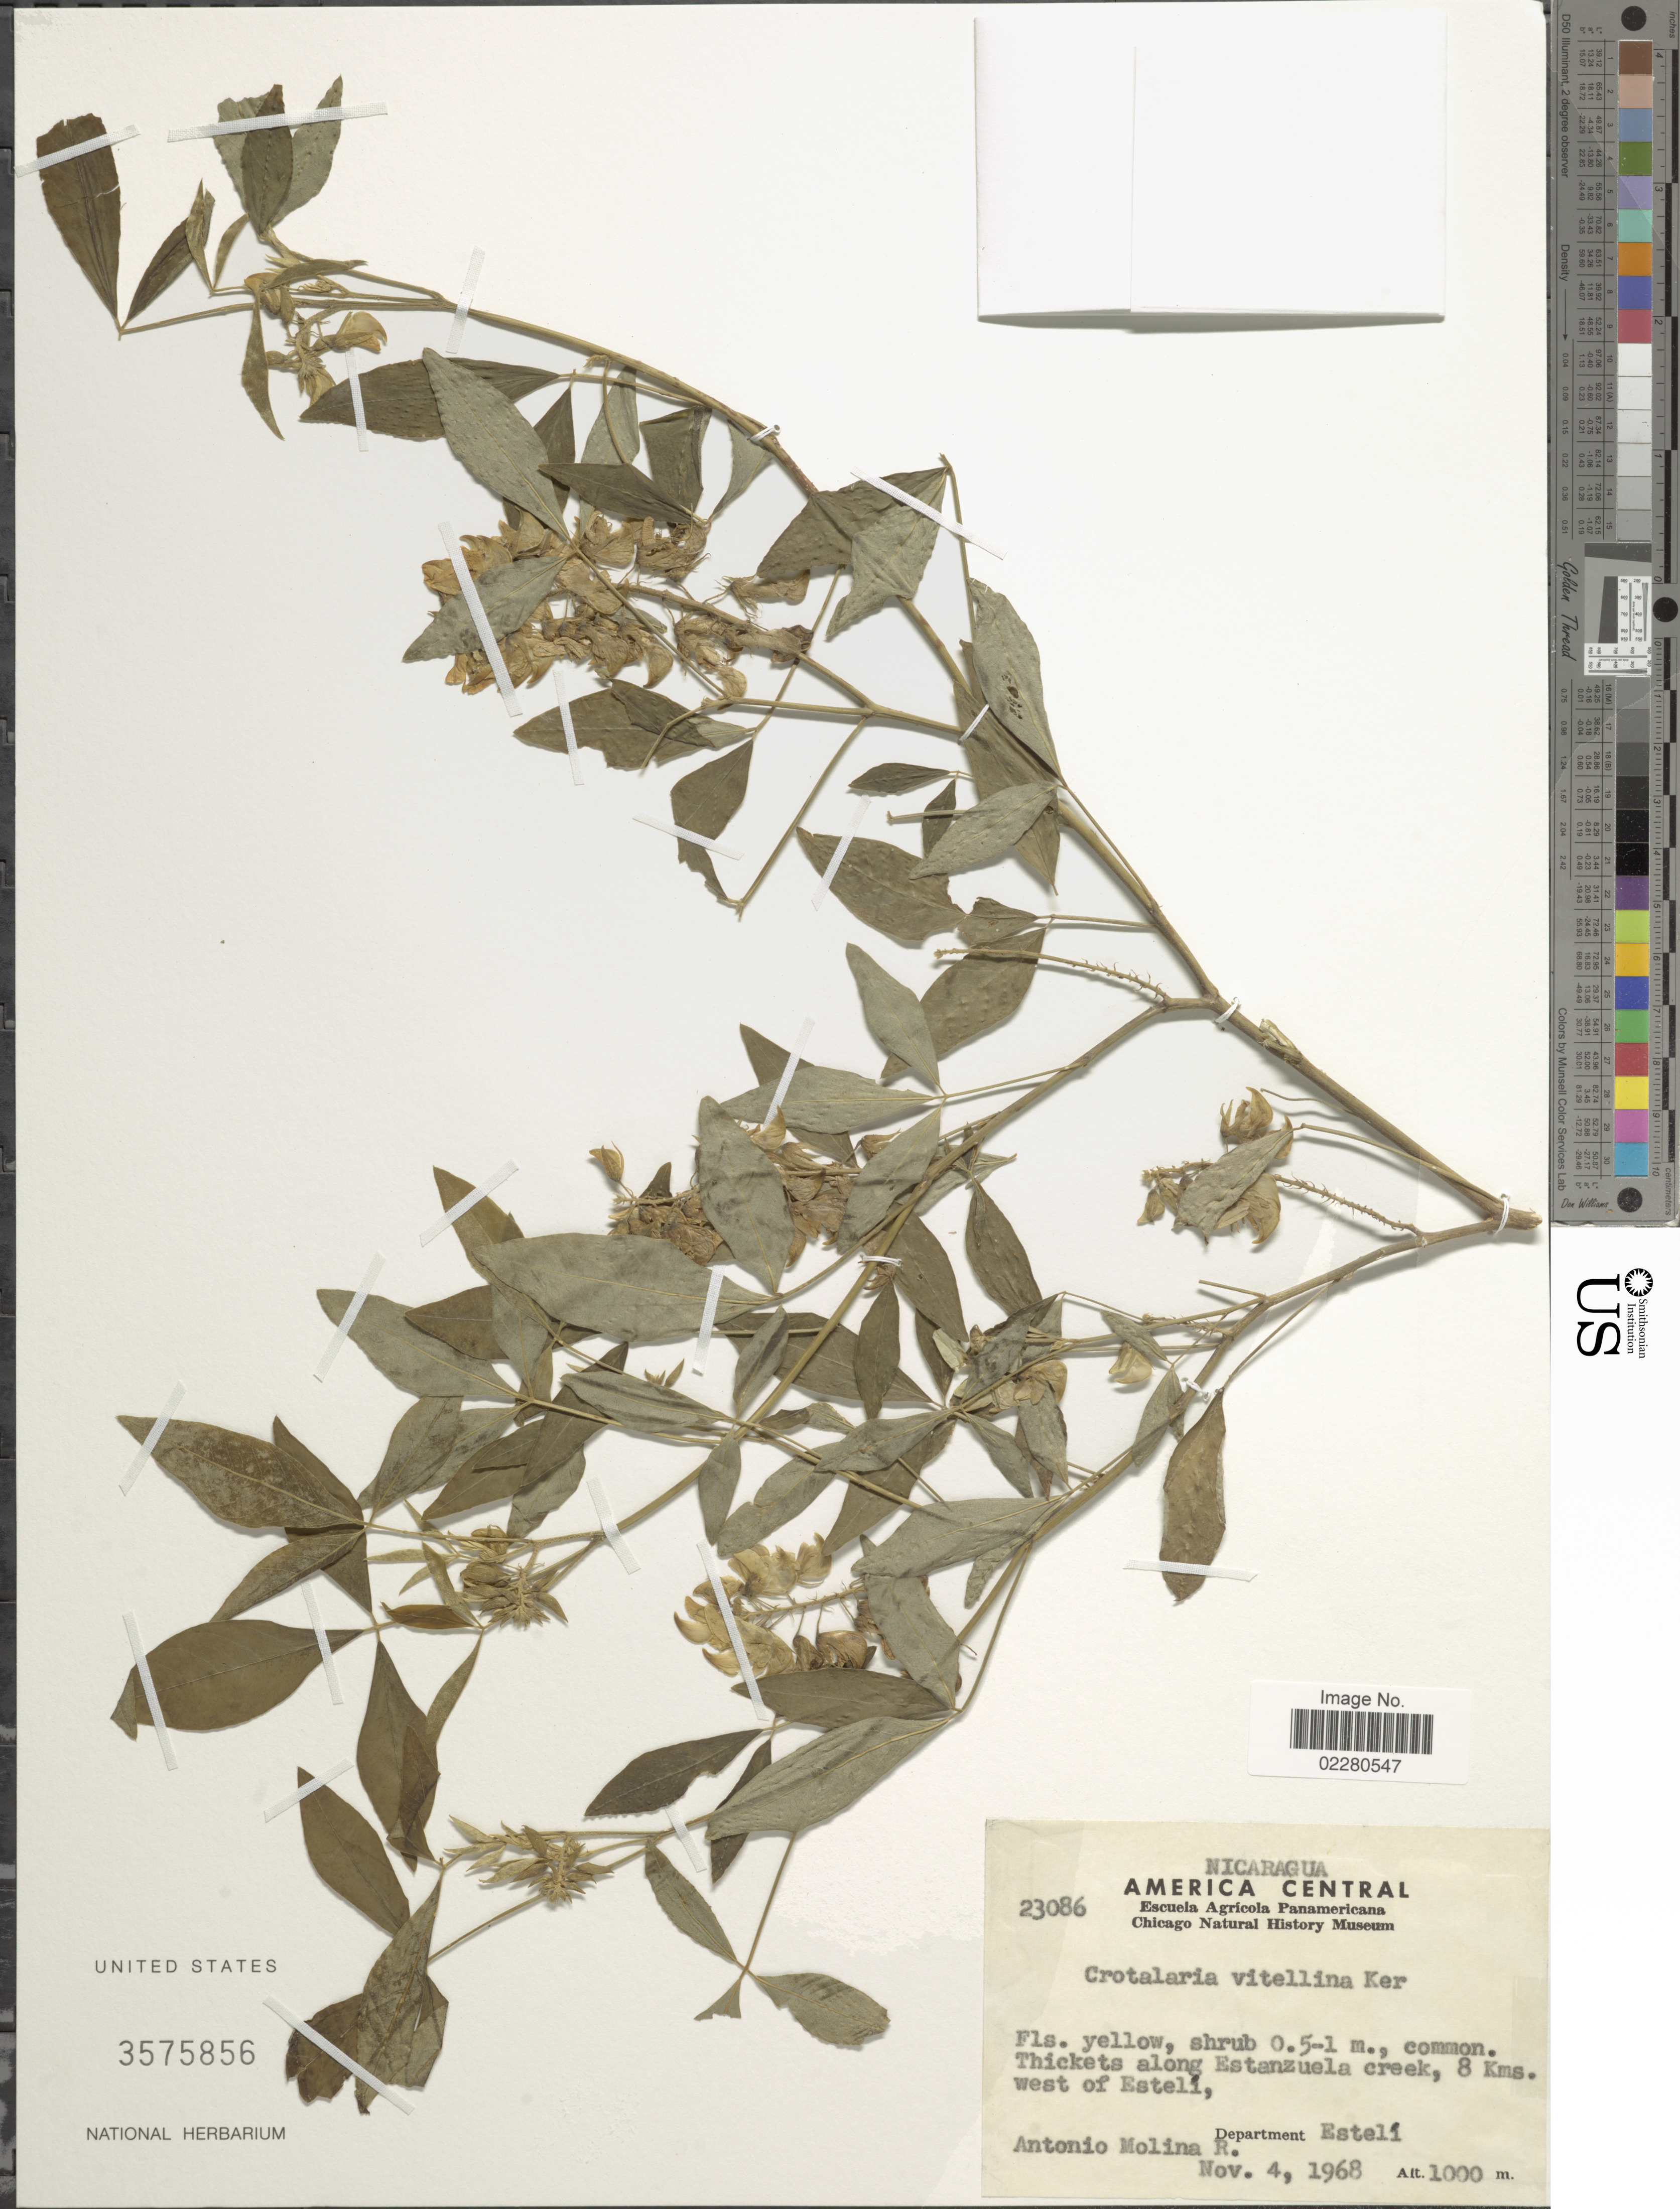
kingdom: Plantae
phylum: Tracheophyta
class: Magnoliopsida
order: Fabales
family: Fabaceae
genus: Crotalaria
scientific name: Crotalaria vitellina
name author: Ker Gawl.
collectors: A. Molina R.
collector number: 23086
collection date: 1968-11-04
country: Nicaragua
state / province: Esteli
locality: Thickets along Estanzuela creek, 8 Kms. west of Estelí, Department Estelí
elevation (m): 1000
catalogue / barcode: US 3575856